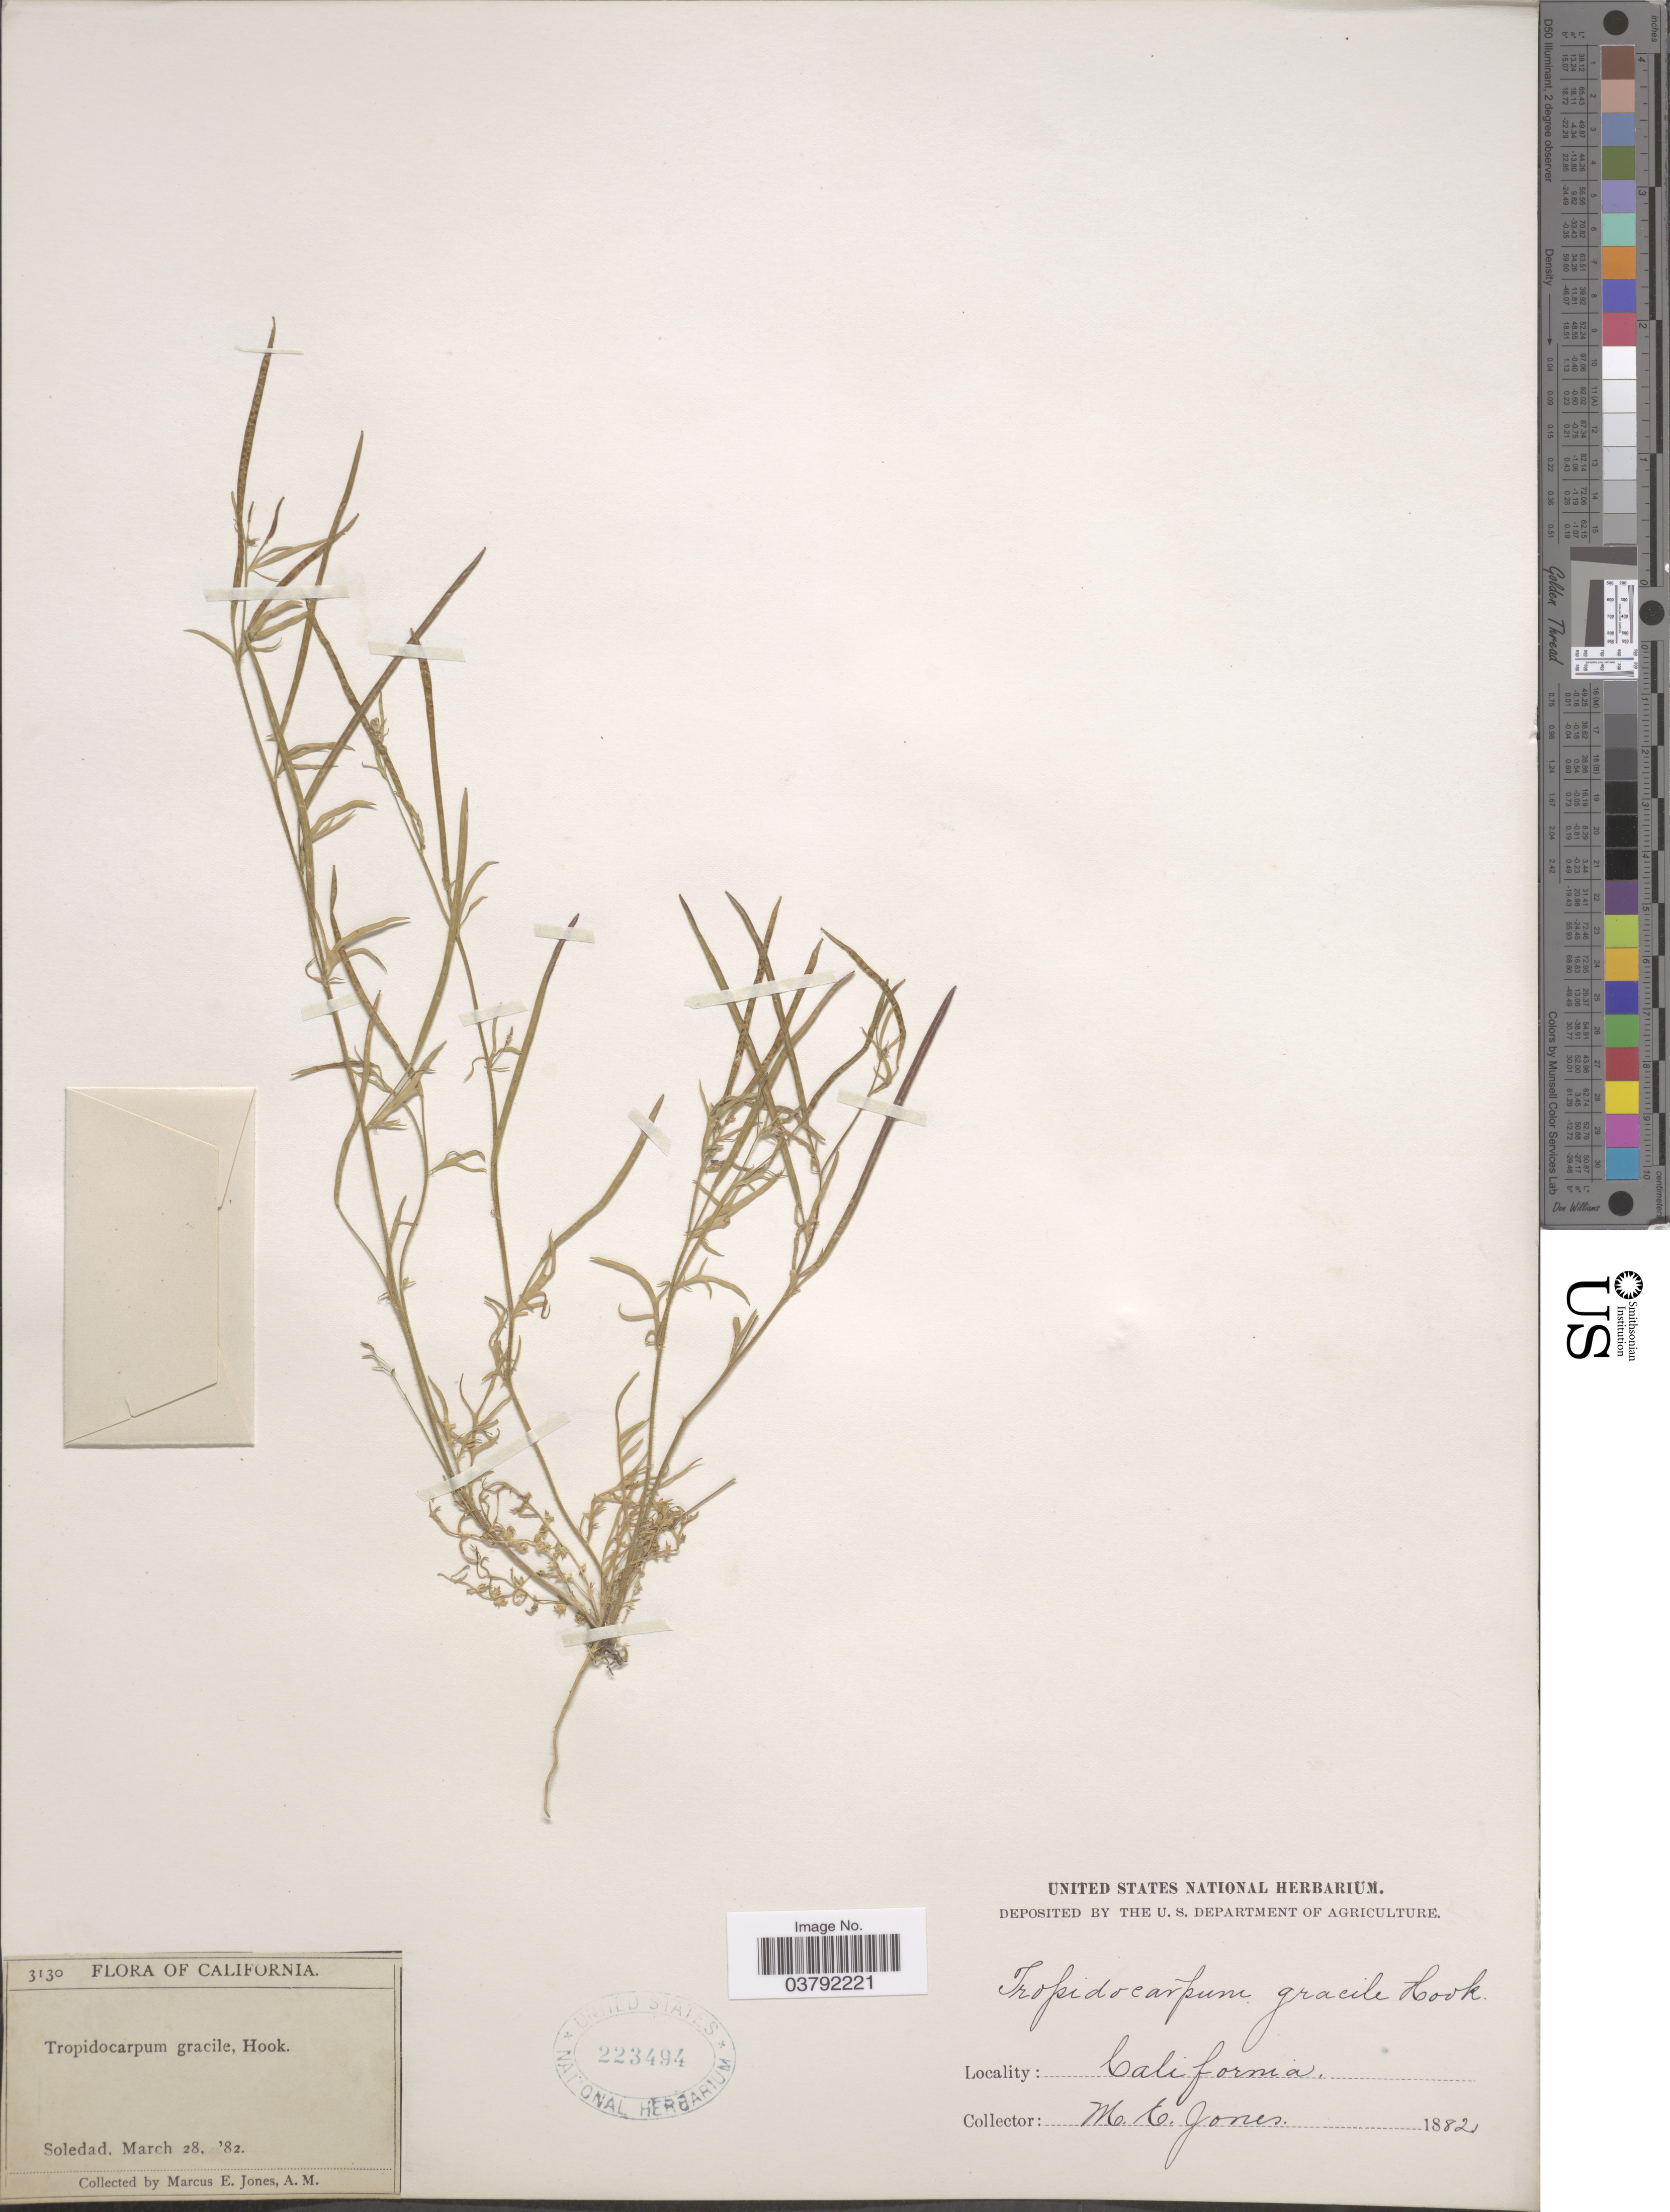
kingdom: Plantae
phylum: Tracheophyta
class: Magnoliopsida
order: Brassicales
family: Brassicaceae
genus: Tropidocarpum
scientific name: Tropidocarpum gracile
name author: Hook.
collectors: M. E. Jones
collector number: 3130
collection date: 1882-03-28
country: United States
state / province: California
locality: Soledad.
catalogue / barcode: US 223494